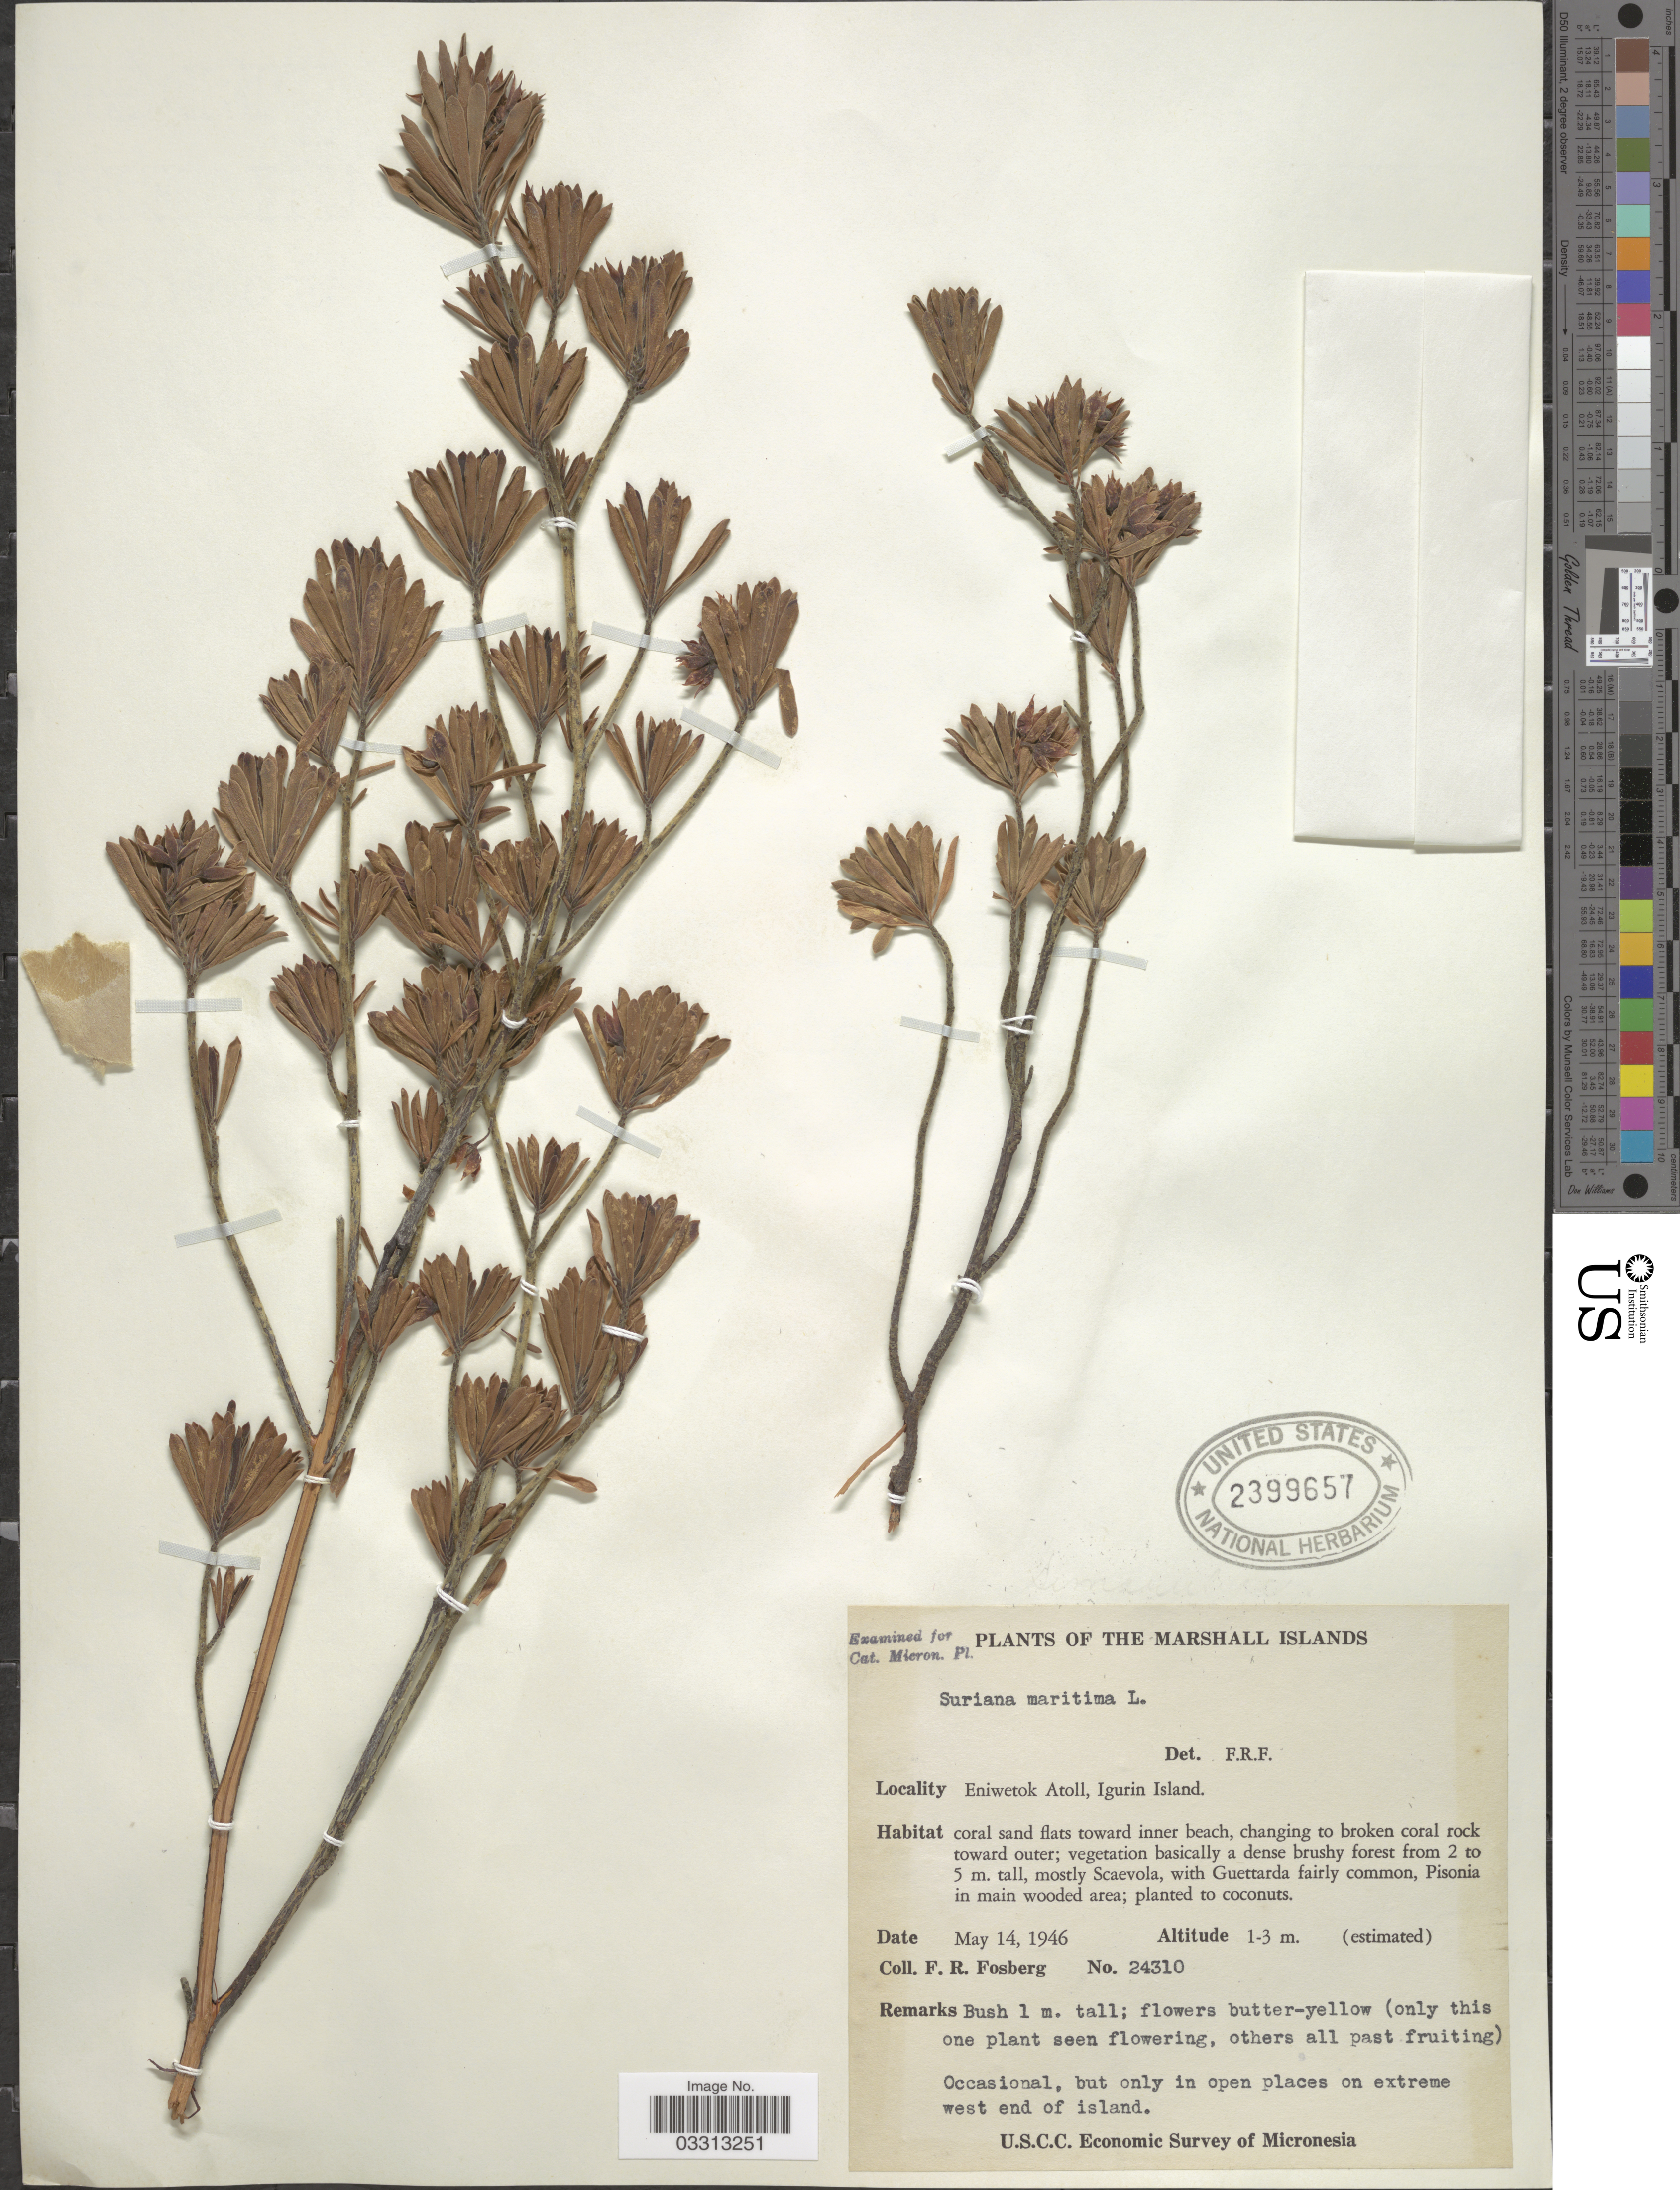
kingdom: Plantae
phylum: Tracheophyta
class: Magnoliopsida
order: Fabales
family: Surianaceae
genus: Suriana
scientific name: Suriana maritima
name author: L.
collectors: F. R. Fosberg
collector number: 24310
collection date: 1946-05-14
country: Marshall Islands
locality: Eniwetok Atoll, Ingurin Island.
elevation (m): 1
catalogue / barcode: US 2399657